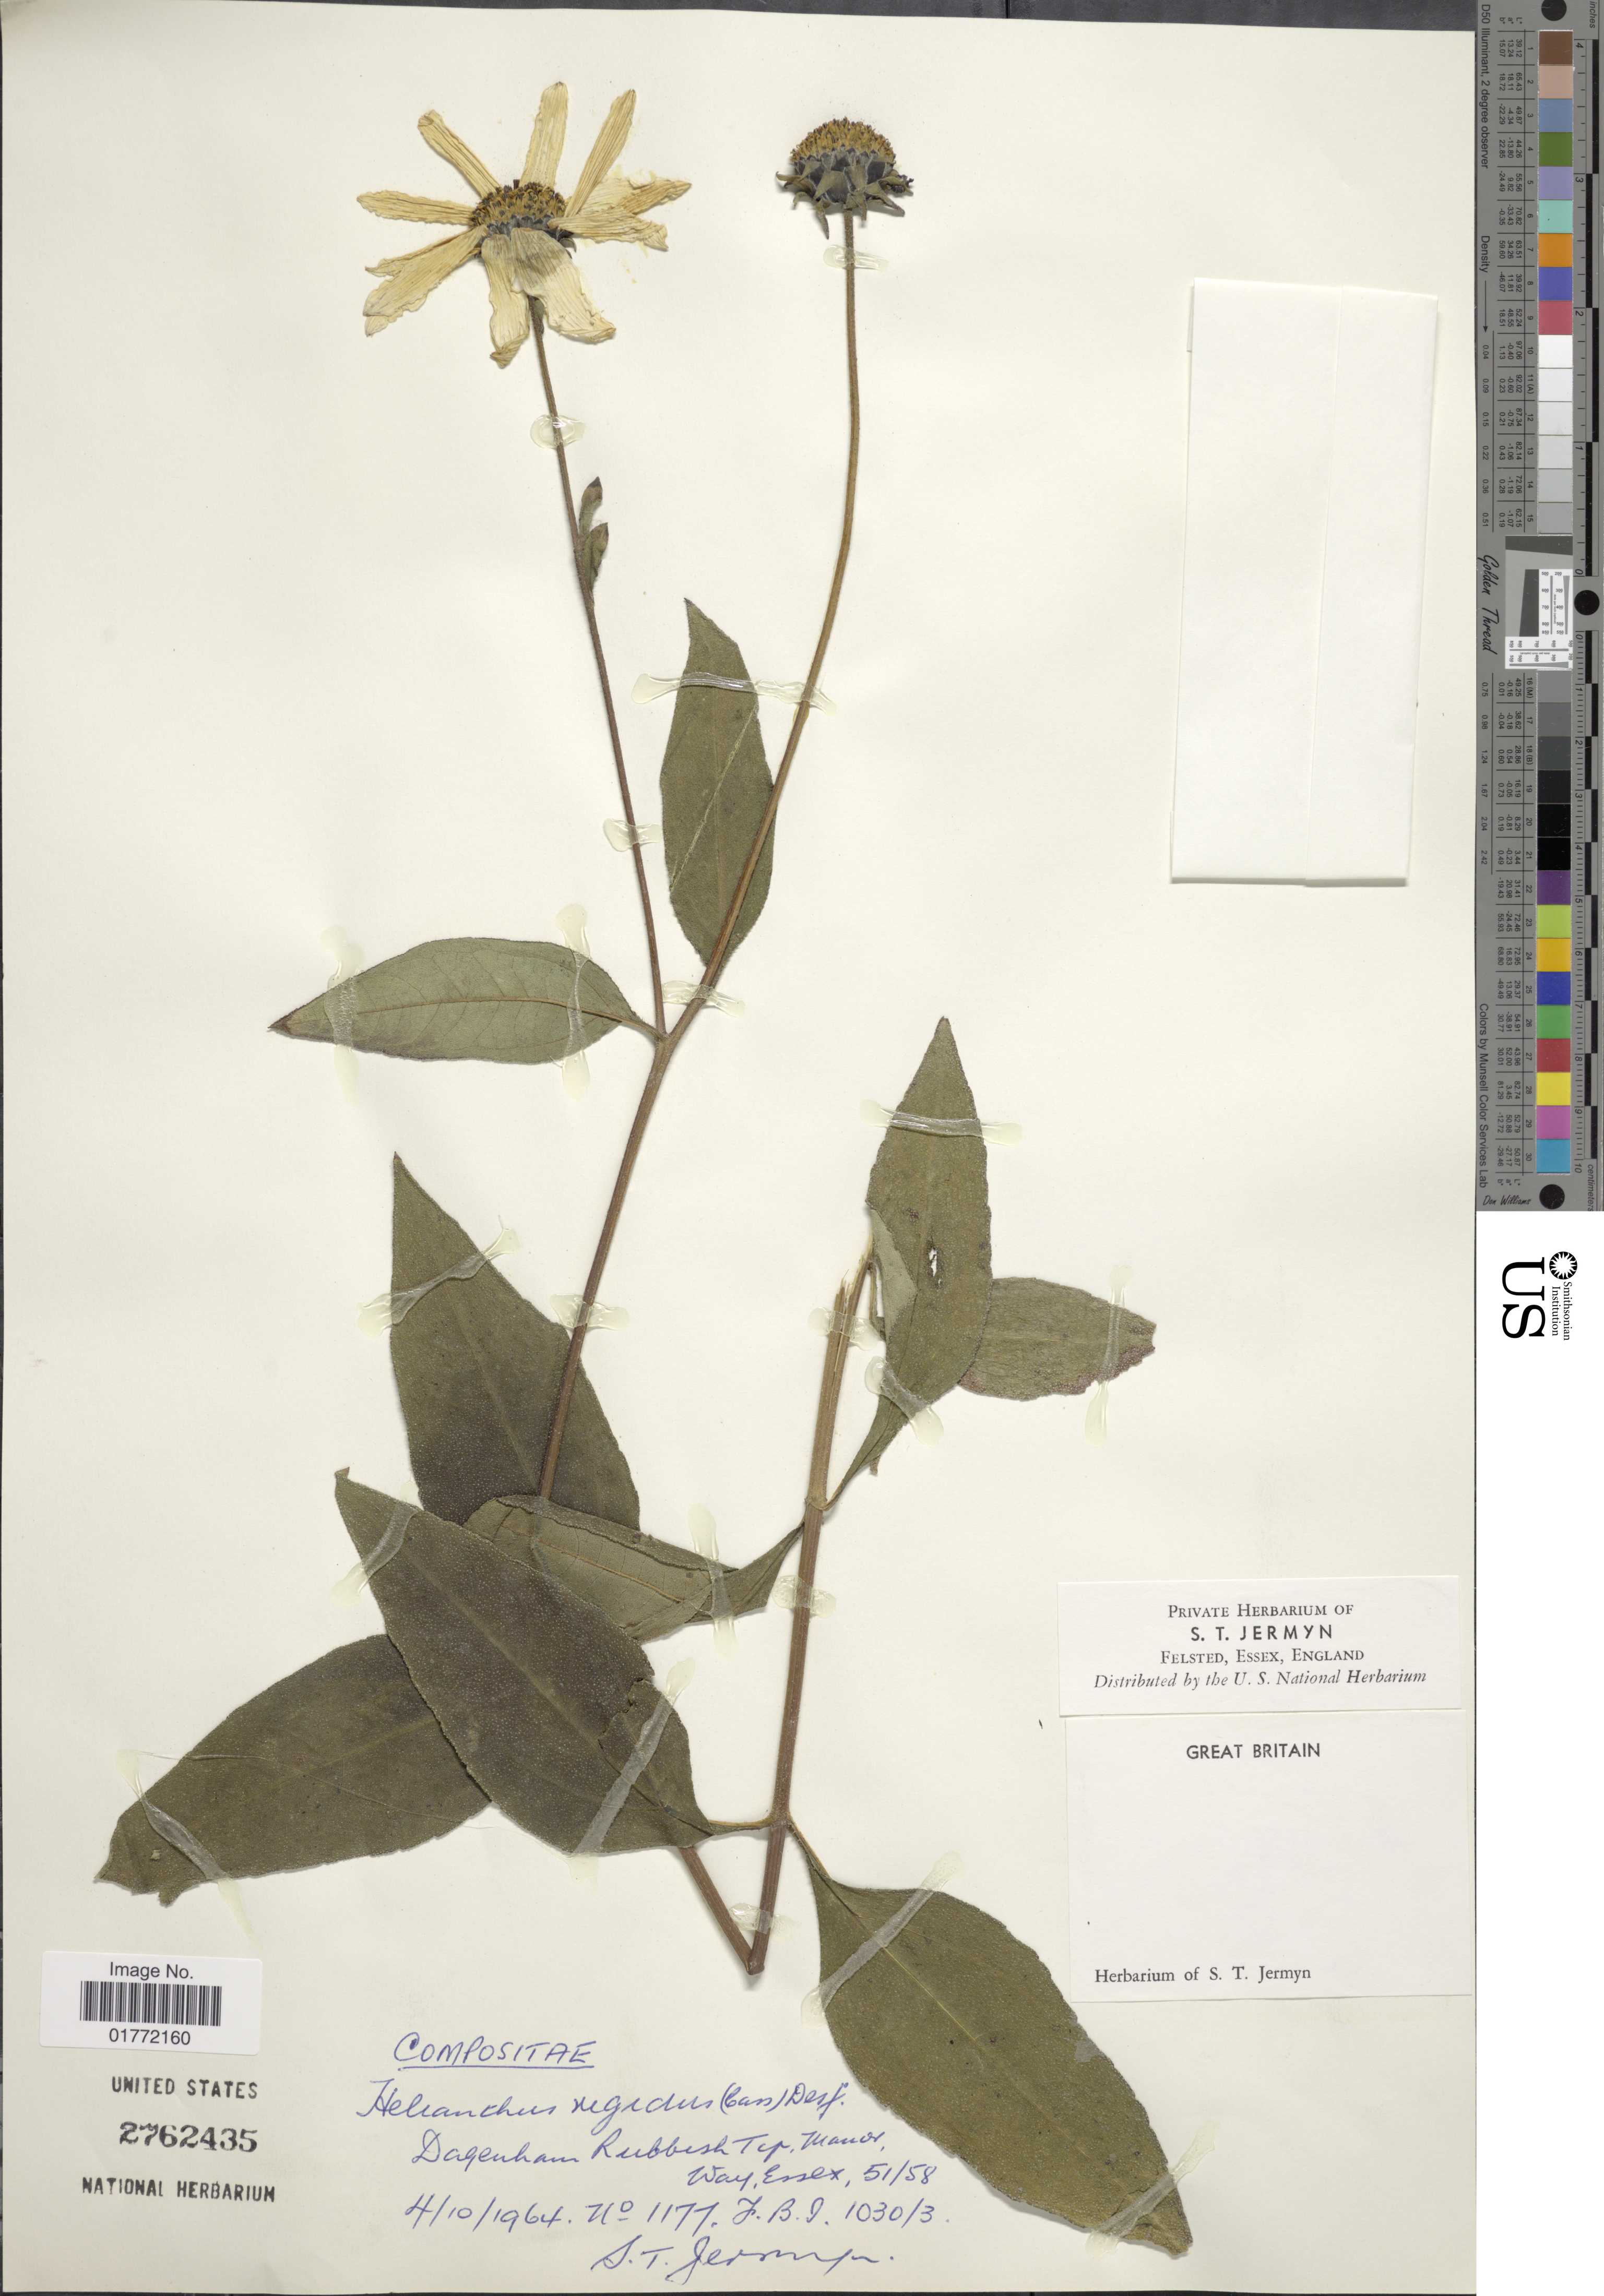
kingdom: Plantae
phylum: Tracheophyta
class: Magnoliopsida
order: Asterales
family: Asteraceae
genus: Helianthus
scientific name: Helianthus rigidus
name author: (Cass.) Desf.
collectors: S. Jermyn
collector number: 1177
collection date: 1964-10-04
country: United Kingdom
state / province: England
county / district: Essex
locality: Dagenham Rubbish Tip. Manor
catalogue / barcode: US 2762436